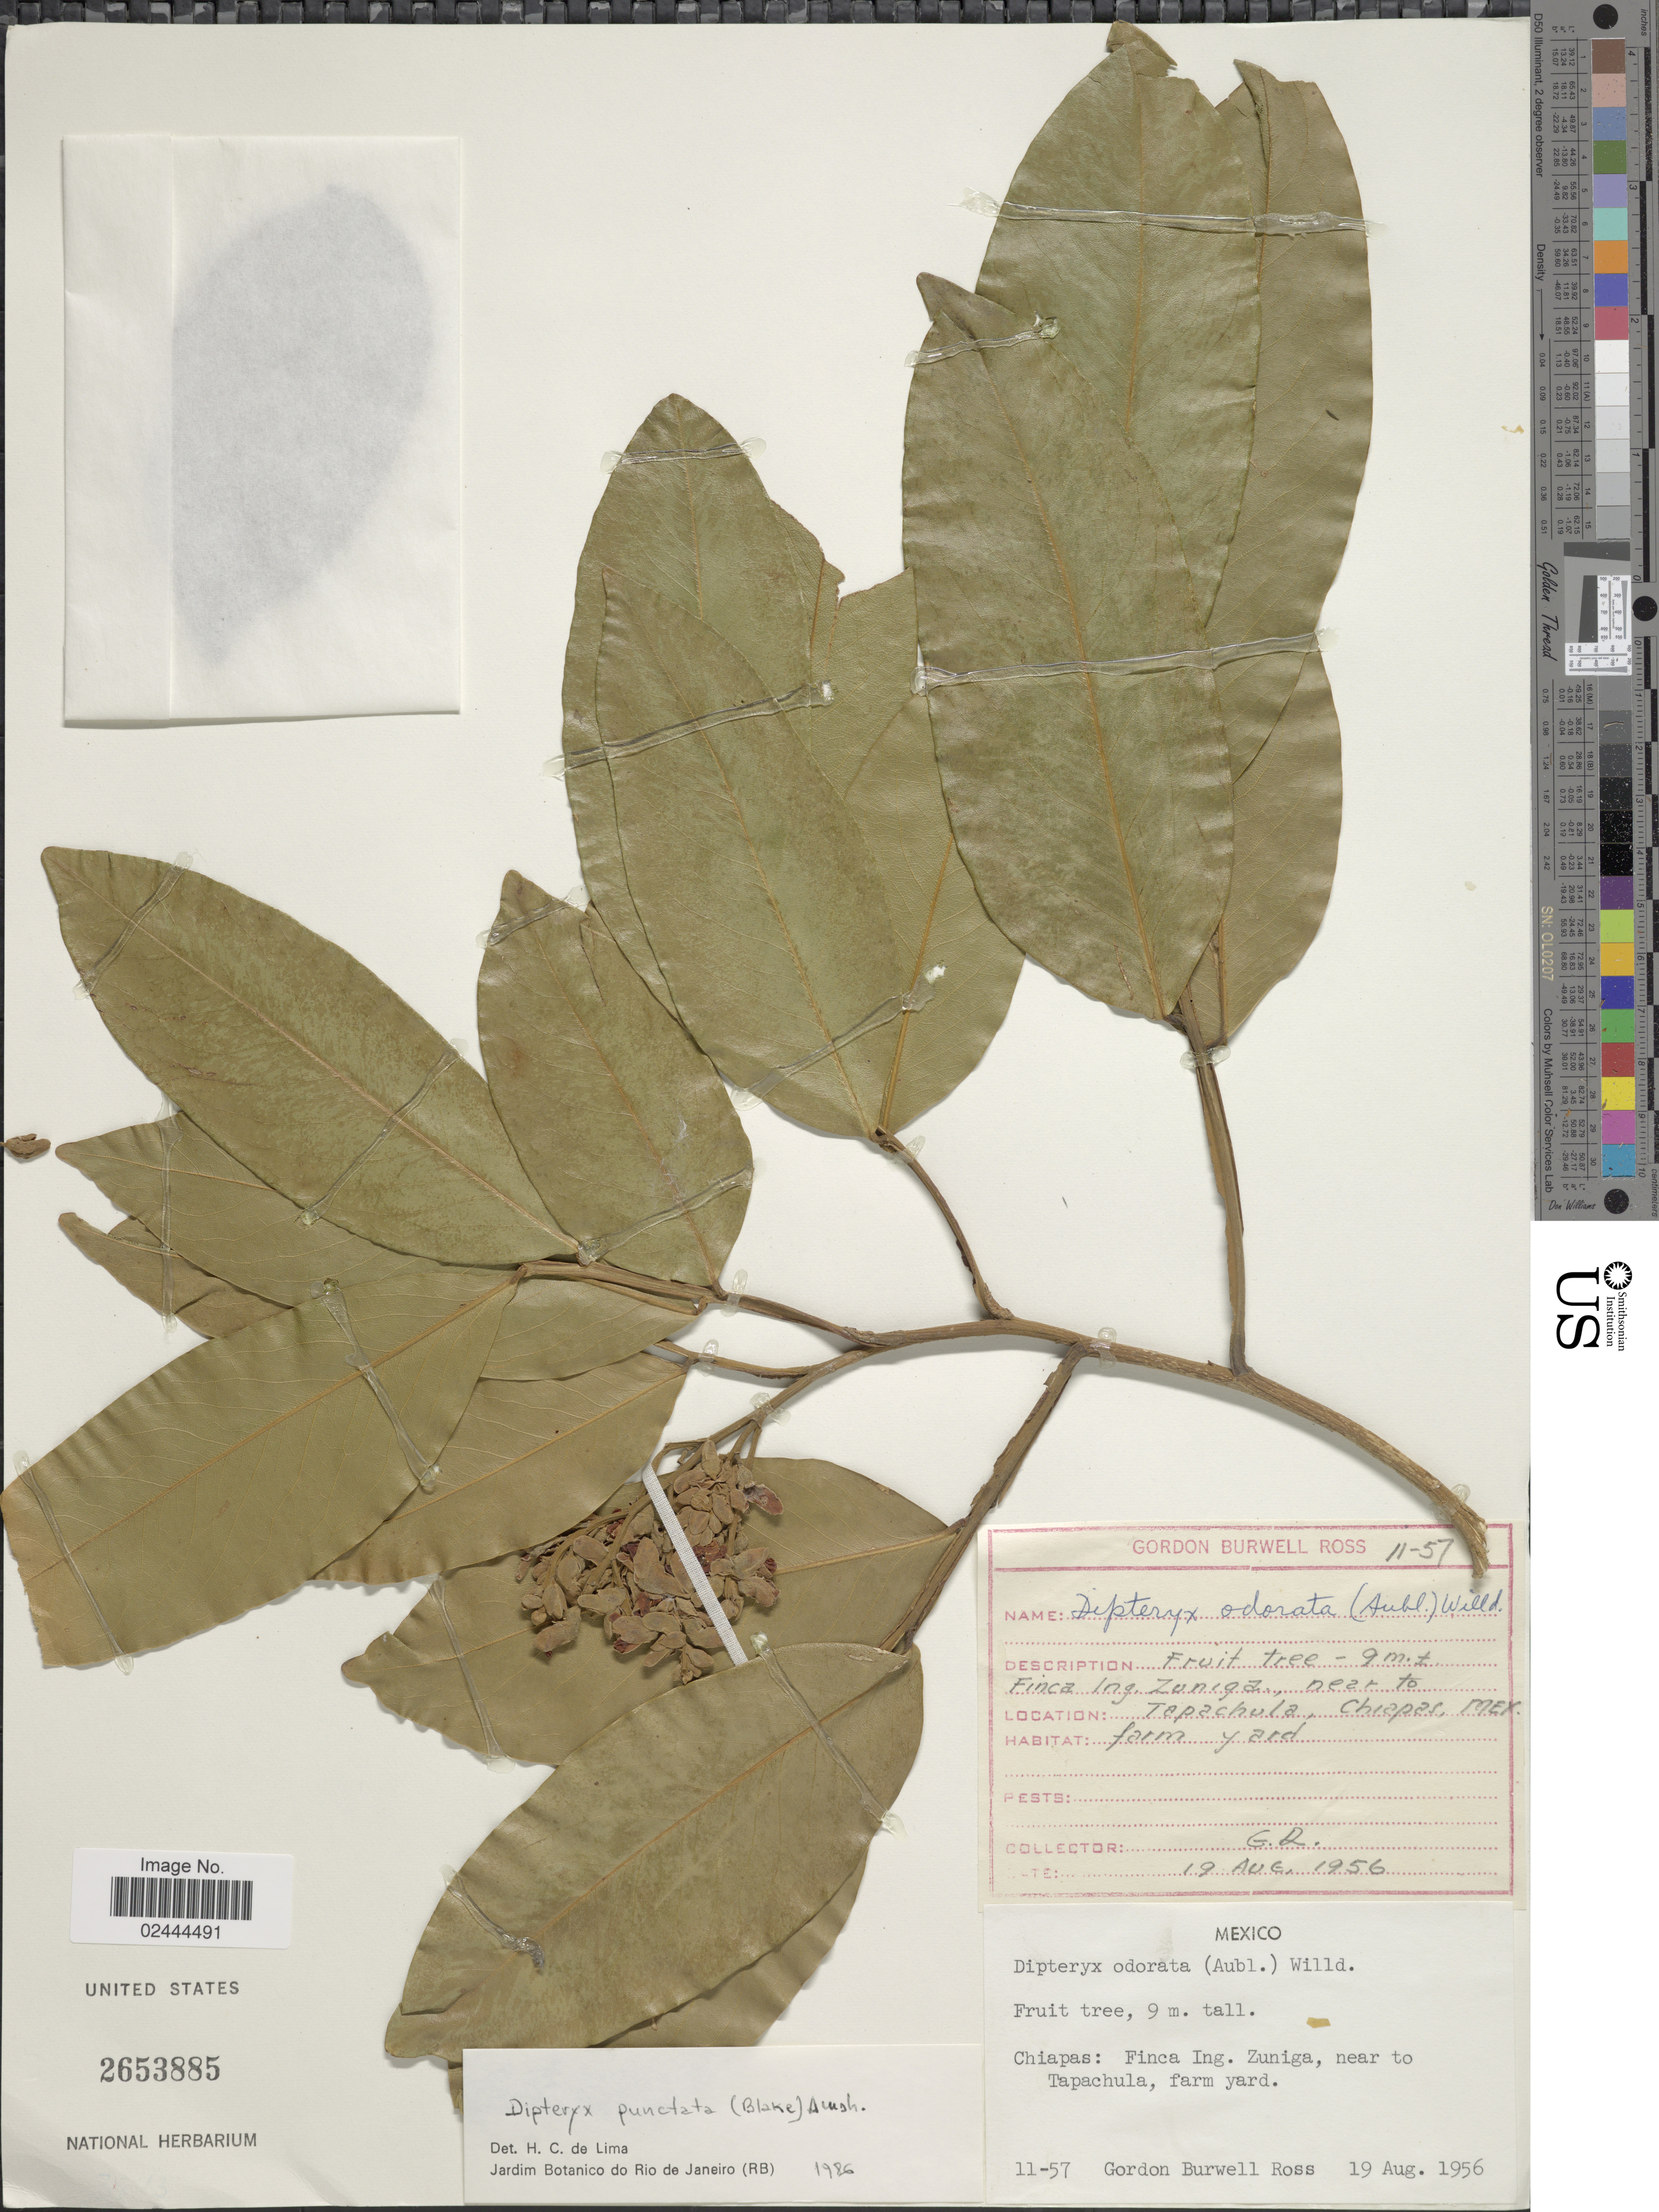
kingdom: Plantae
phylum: Tracheophyta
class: Magnoliopsida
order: Fabales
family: Fabaceae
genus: Dipteryx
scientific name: Dipteryx punctata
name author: (S.F. Blake) Amshoff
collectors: G. B. Ross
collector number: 11-57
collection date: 1956-08-19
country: Mexico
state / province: Chiapas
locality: Finca Ing. Zuniga, near to Tapachula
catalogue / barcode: US 2653885